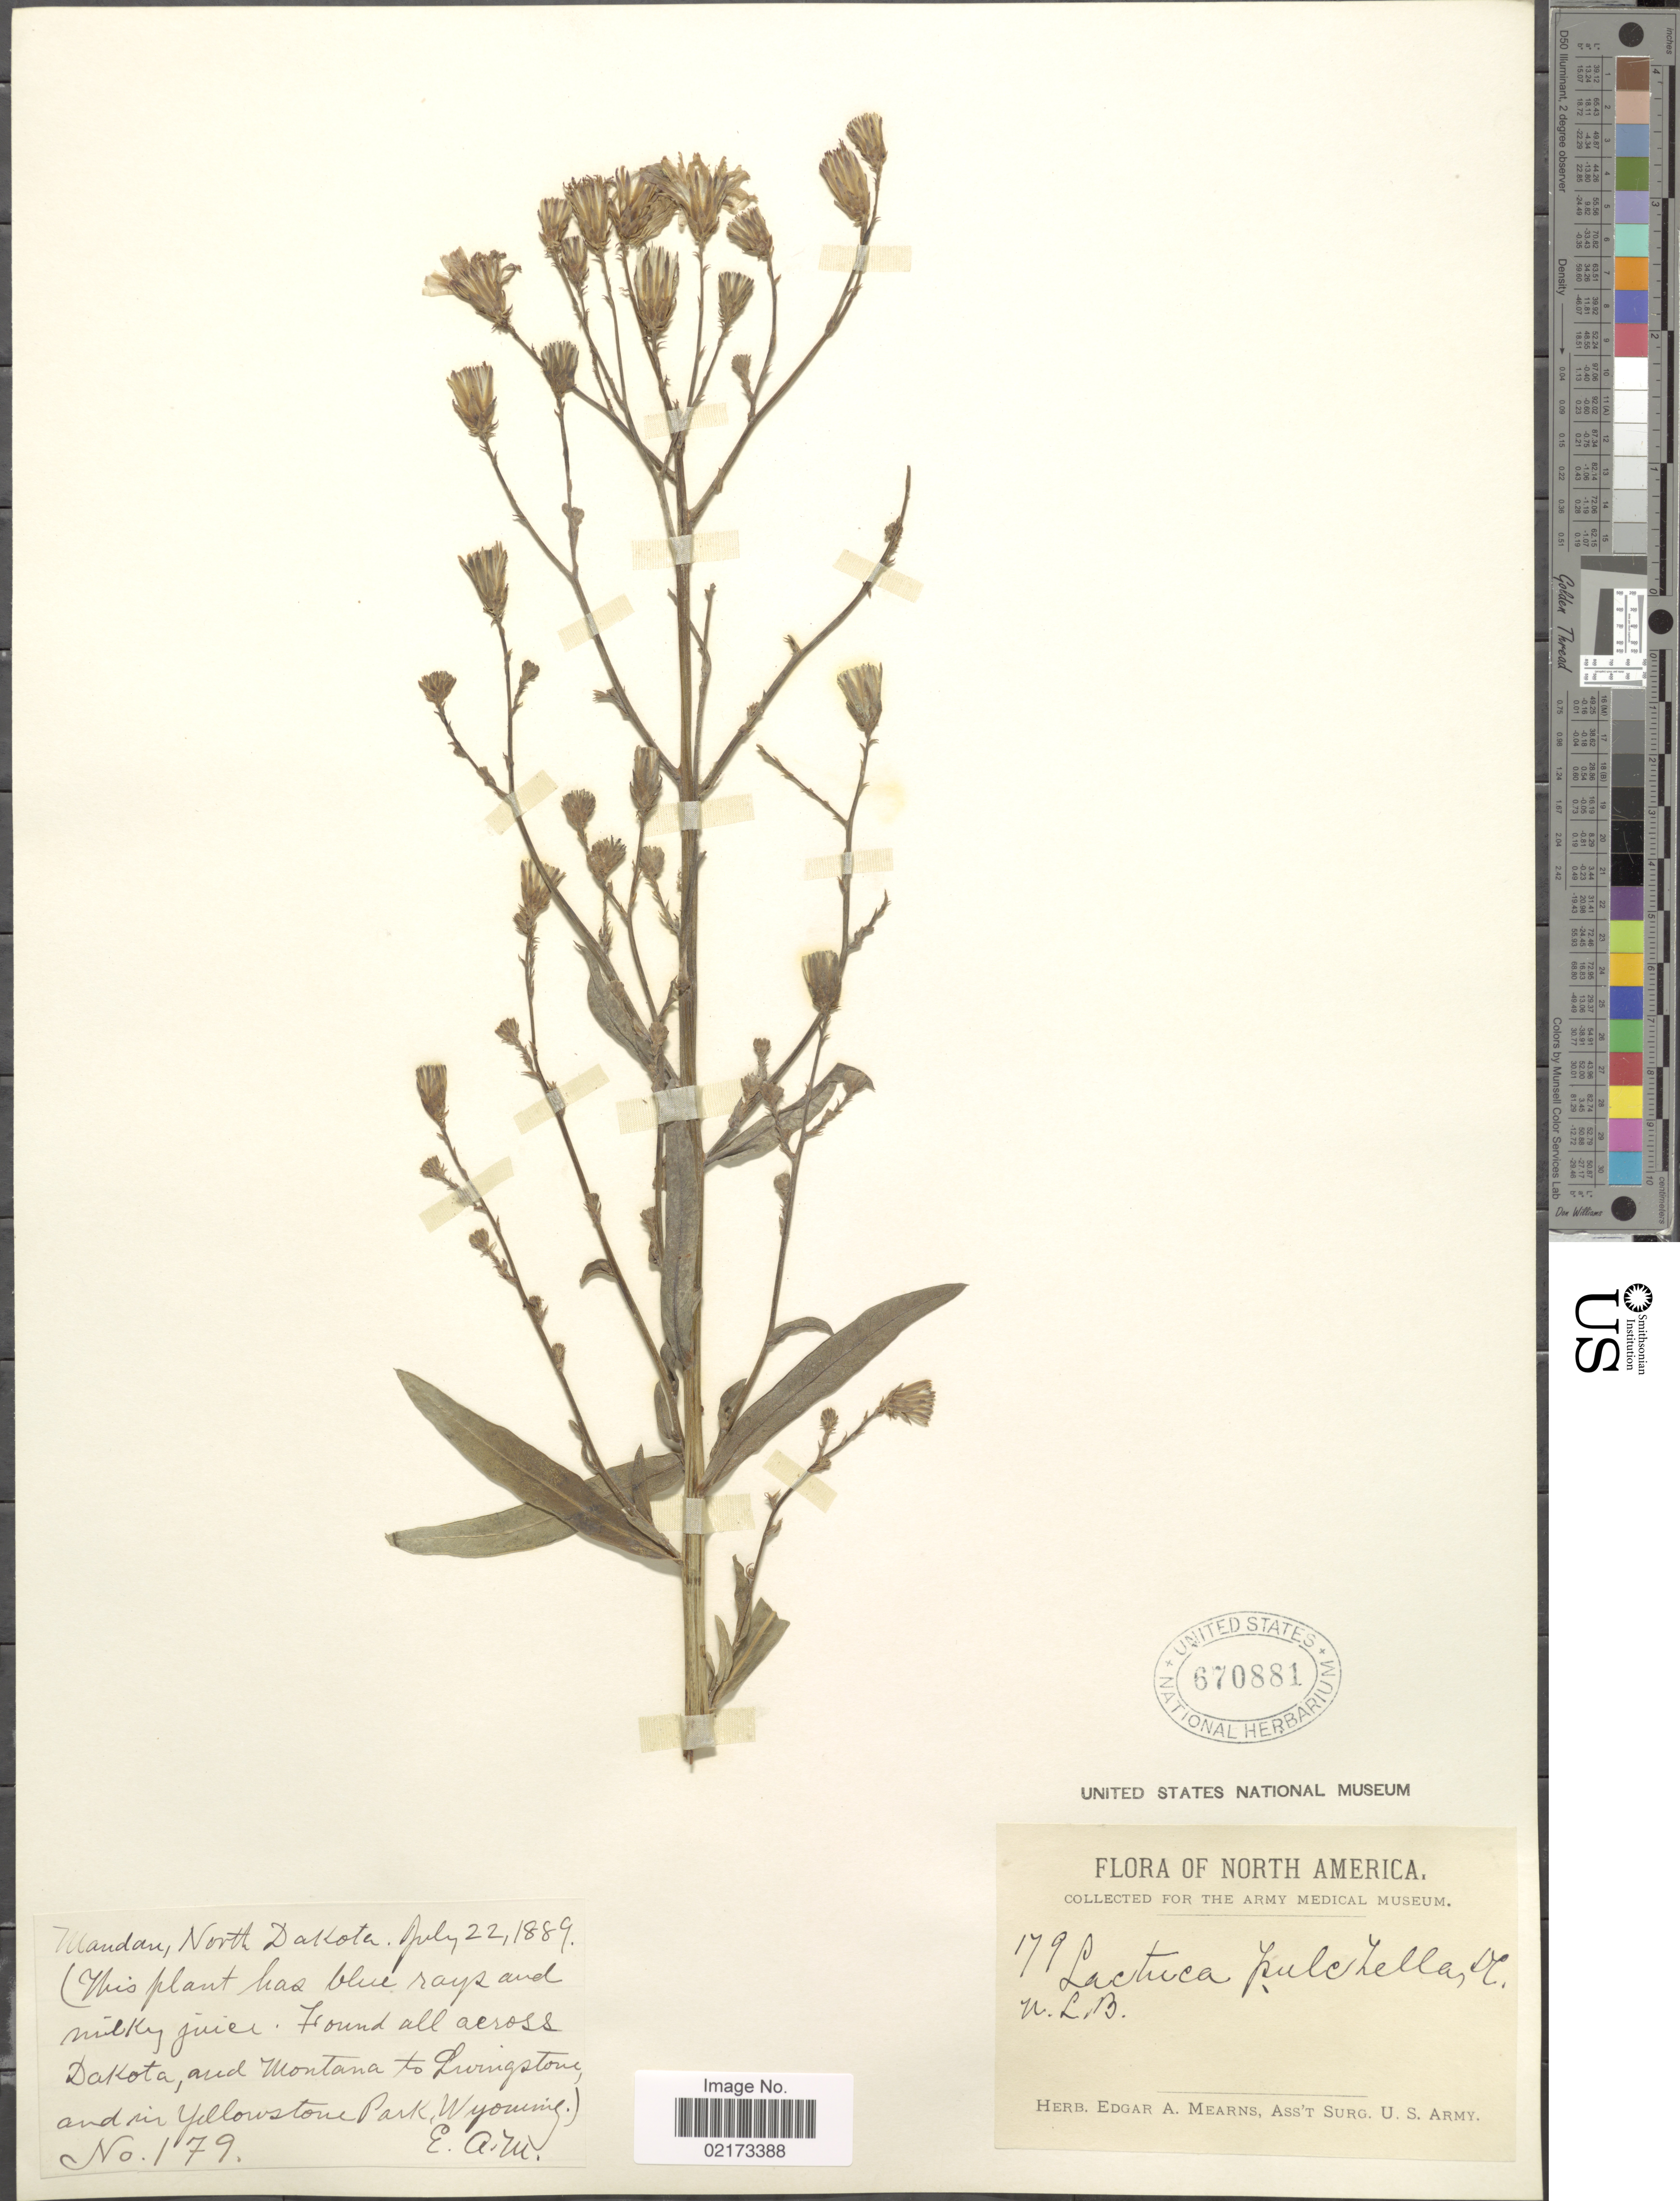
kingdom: Plantae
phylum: Tracheophyta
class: Magnoliopsida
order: Asterales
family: Asteraceae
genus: Lactuca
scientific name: Lactuca tatarica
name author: (L.) C.A. Mey.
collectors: E. A. Mearns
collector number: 179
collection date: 1889-07-22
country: United States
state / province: North Dakota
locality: North America, Mandan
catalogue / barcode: US 670881